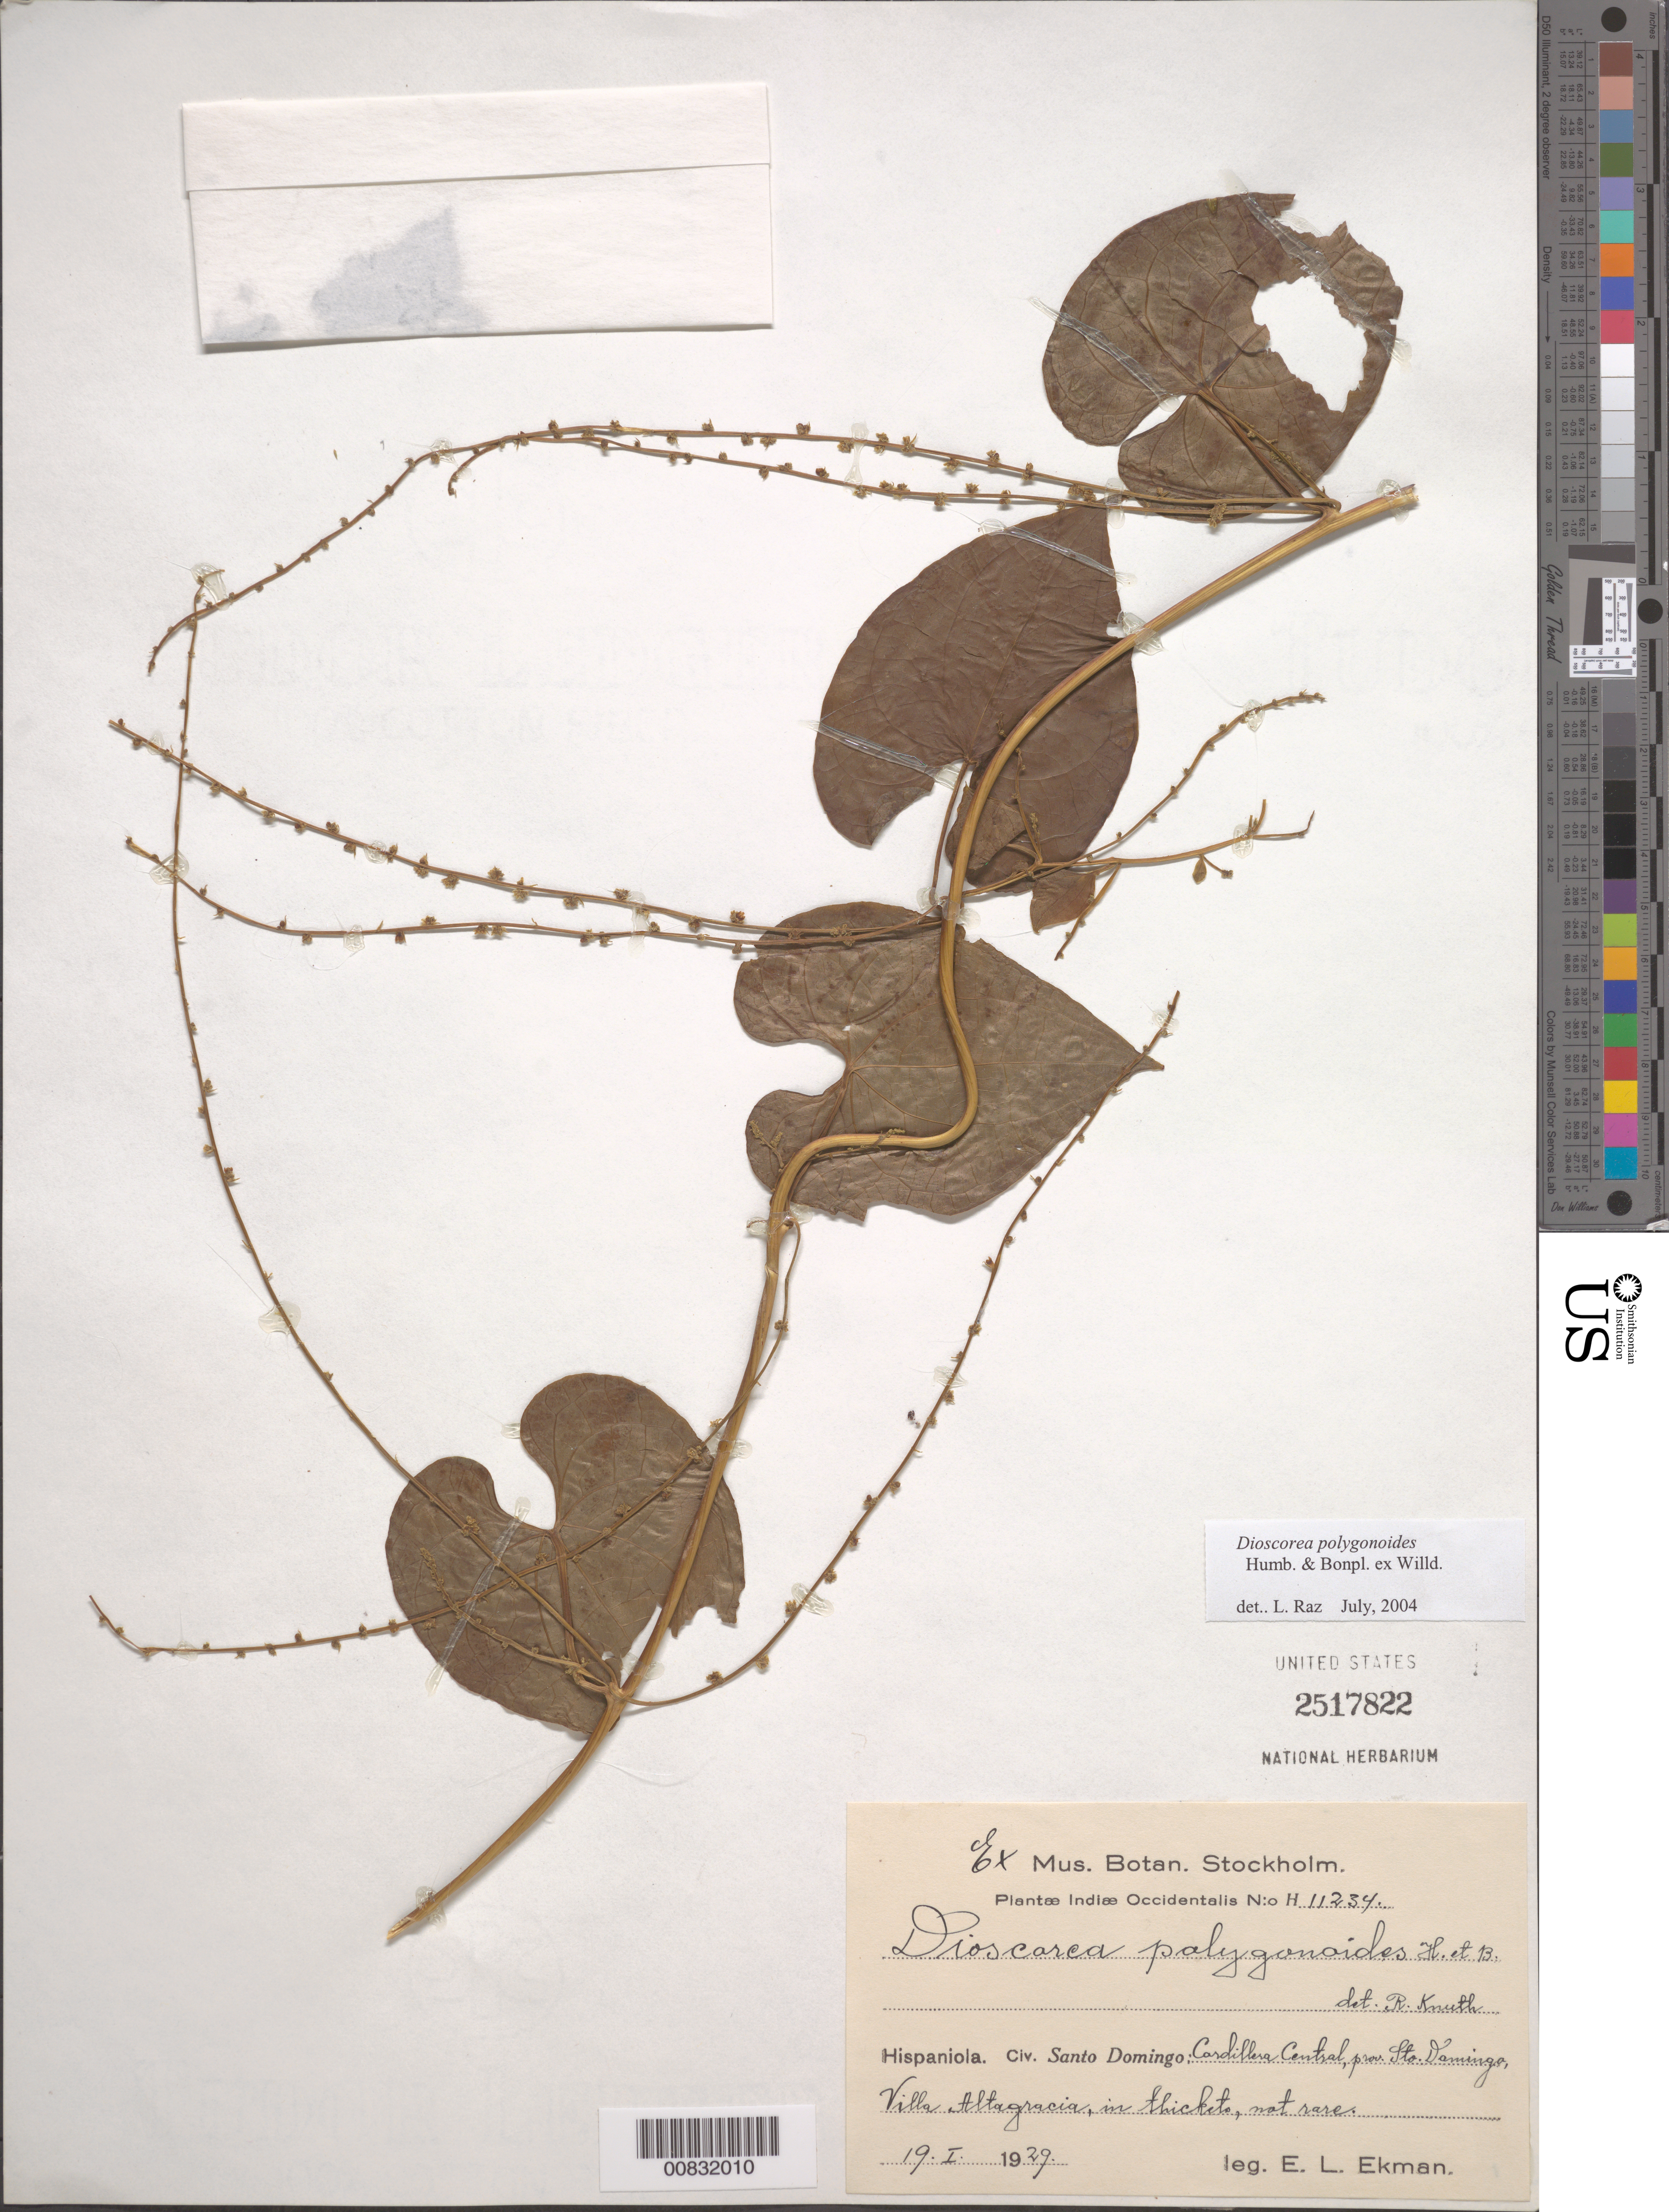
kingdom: Plantae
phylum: Tracheophyta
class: Liliopsida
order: Dioscoreales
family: Dioscoreaceae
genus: Dioscorea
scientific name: Dioscorea polygonoides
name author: Humb. & Bonpl. ex Willd.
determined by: Raz, Lauren, (K)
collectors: E. L. Ekman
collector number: H 11234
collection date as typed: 19 Jan 1929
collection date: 1929-01-19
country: Dominican Republic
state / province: Distrito Nacional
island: Hispaniola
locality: Cordillera Central. Prov. Sto. Domingo, Villa Altagracia.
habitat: In thickets.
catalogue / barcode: US 2517822